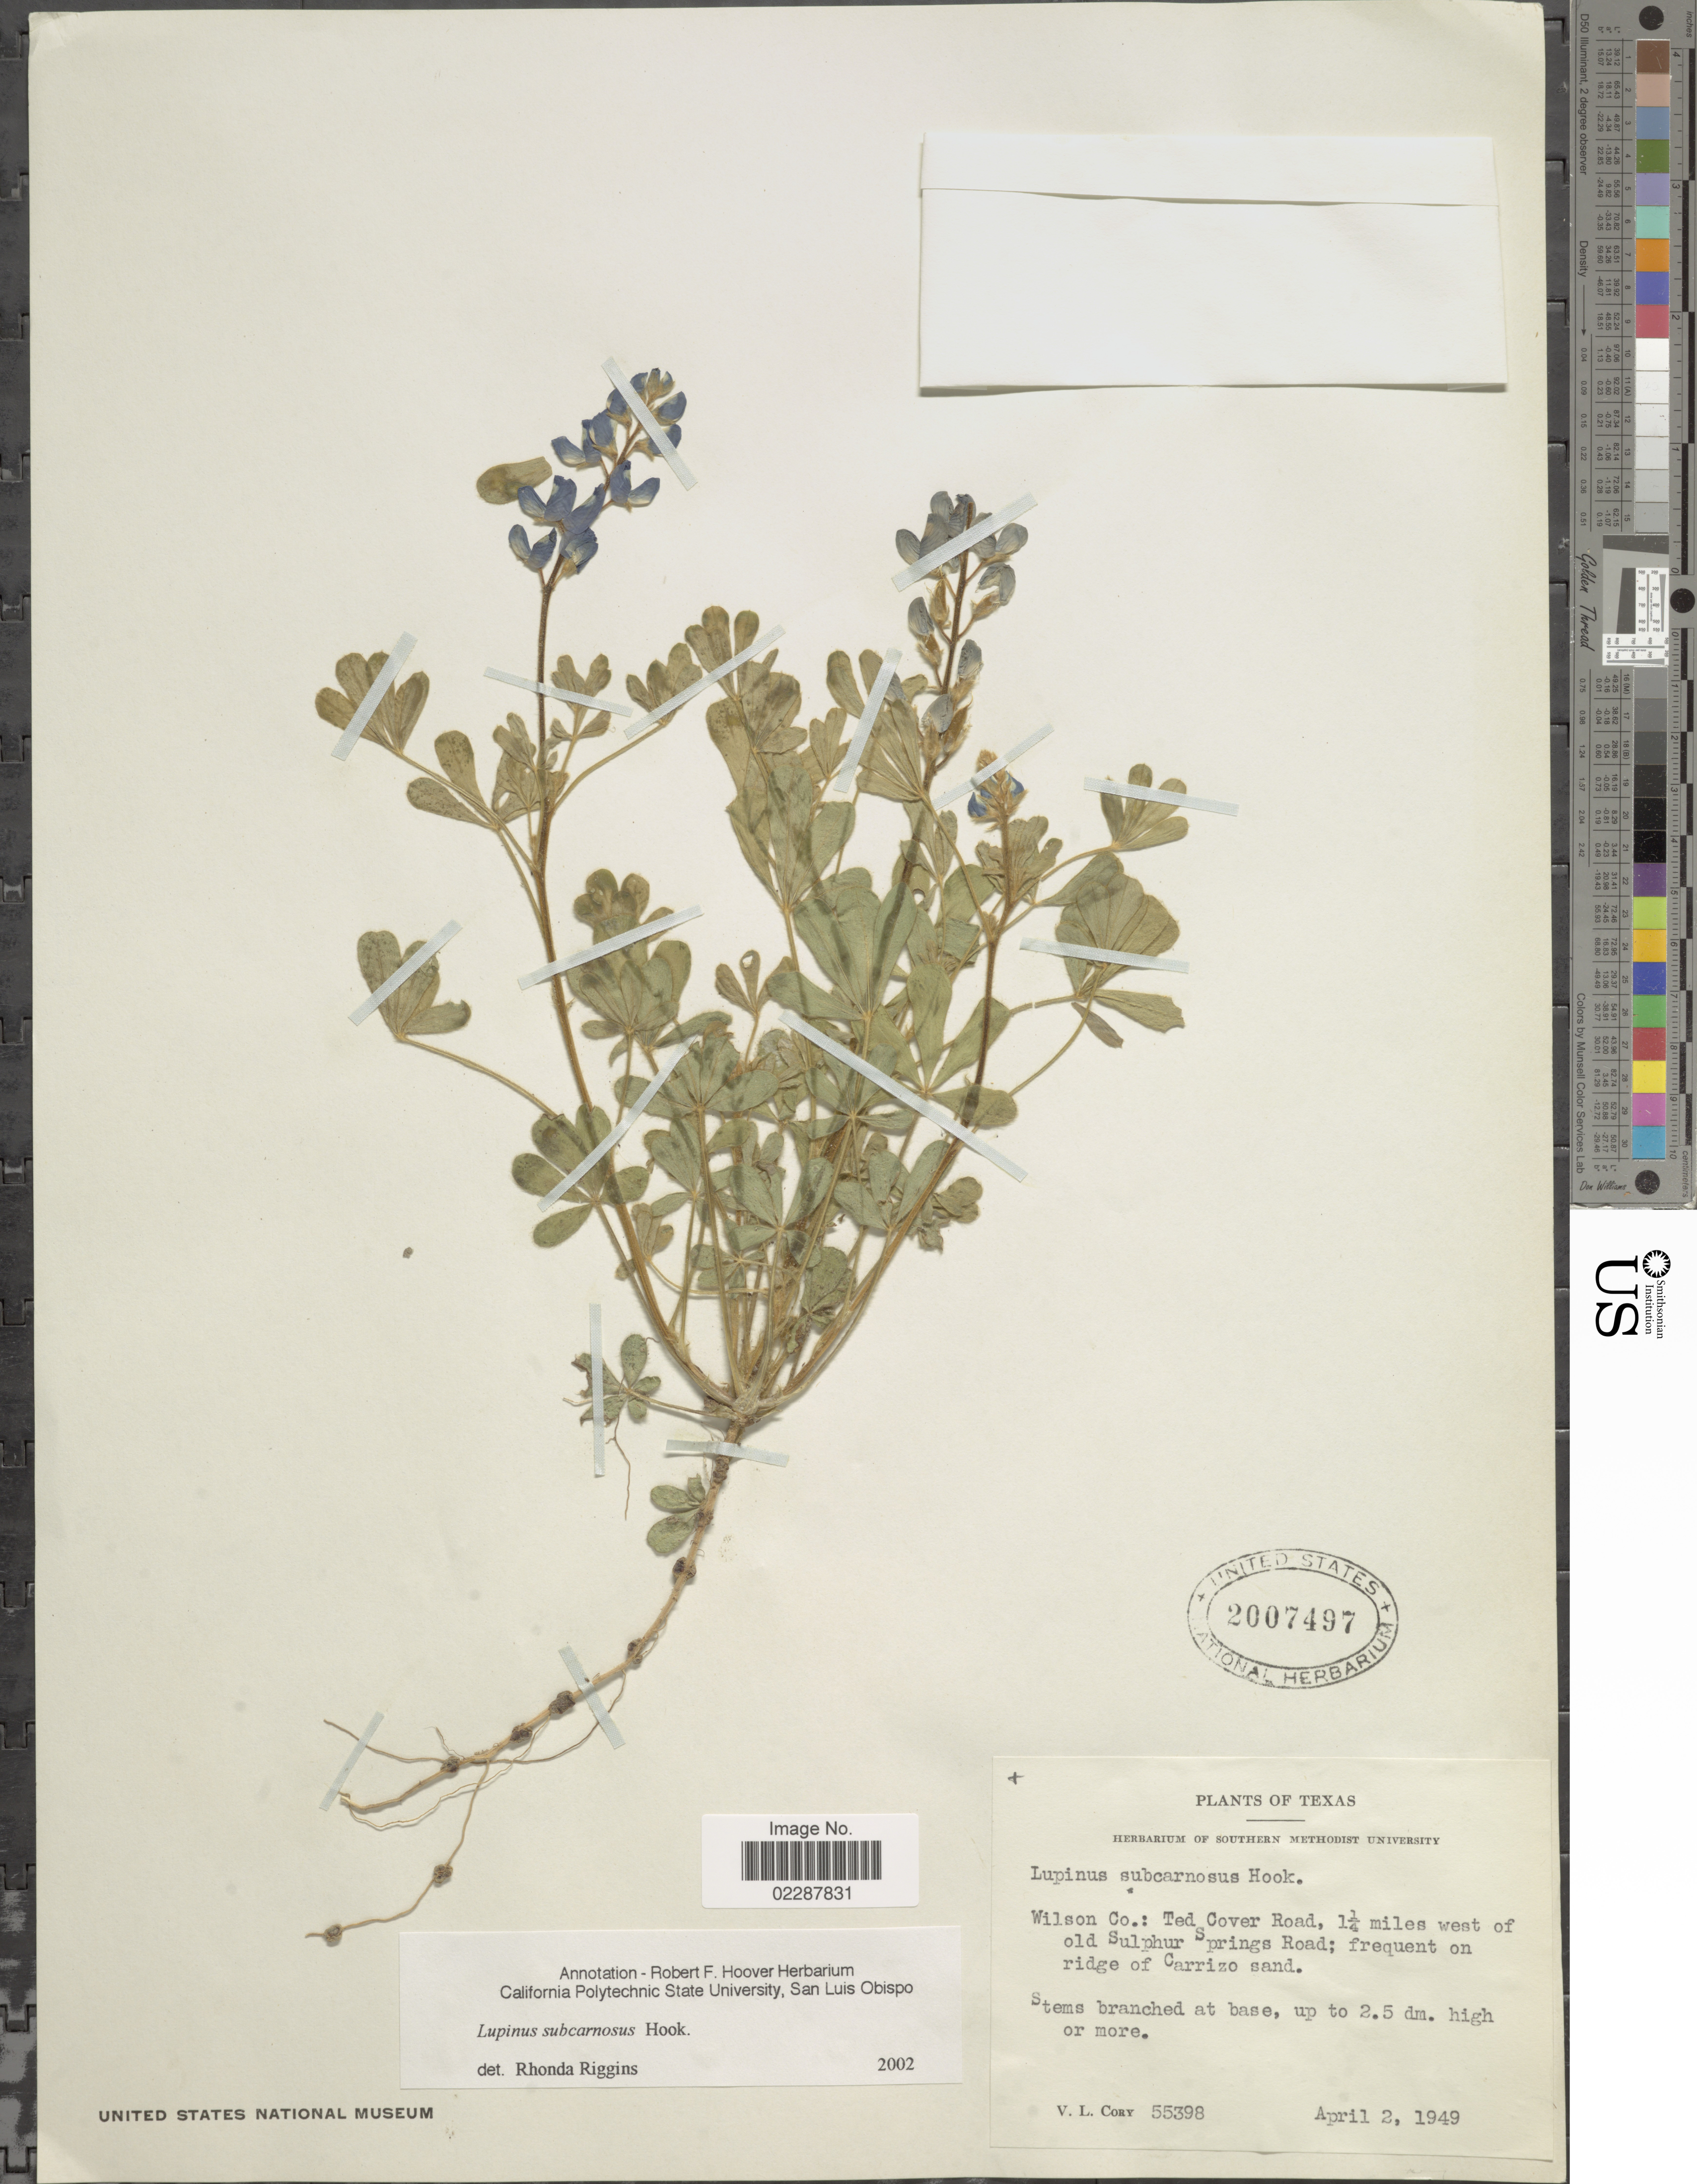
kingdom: Plantae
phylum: Tracheophyta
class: Magnoliopsida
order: Fabales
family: Fabaceae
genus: Lupinus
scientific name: Lupinus subcarnosus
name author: Hook.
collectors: V. Cory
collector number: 55398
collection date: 1949-04-02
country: United States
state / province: Texas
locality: Wilson Co.: Ted Cover Road, 1 ¼ miles west of old Sulphur Springs Road; frequent on ridge of Carrizo sand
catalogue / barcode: US 2007497